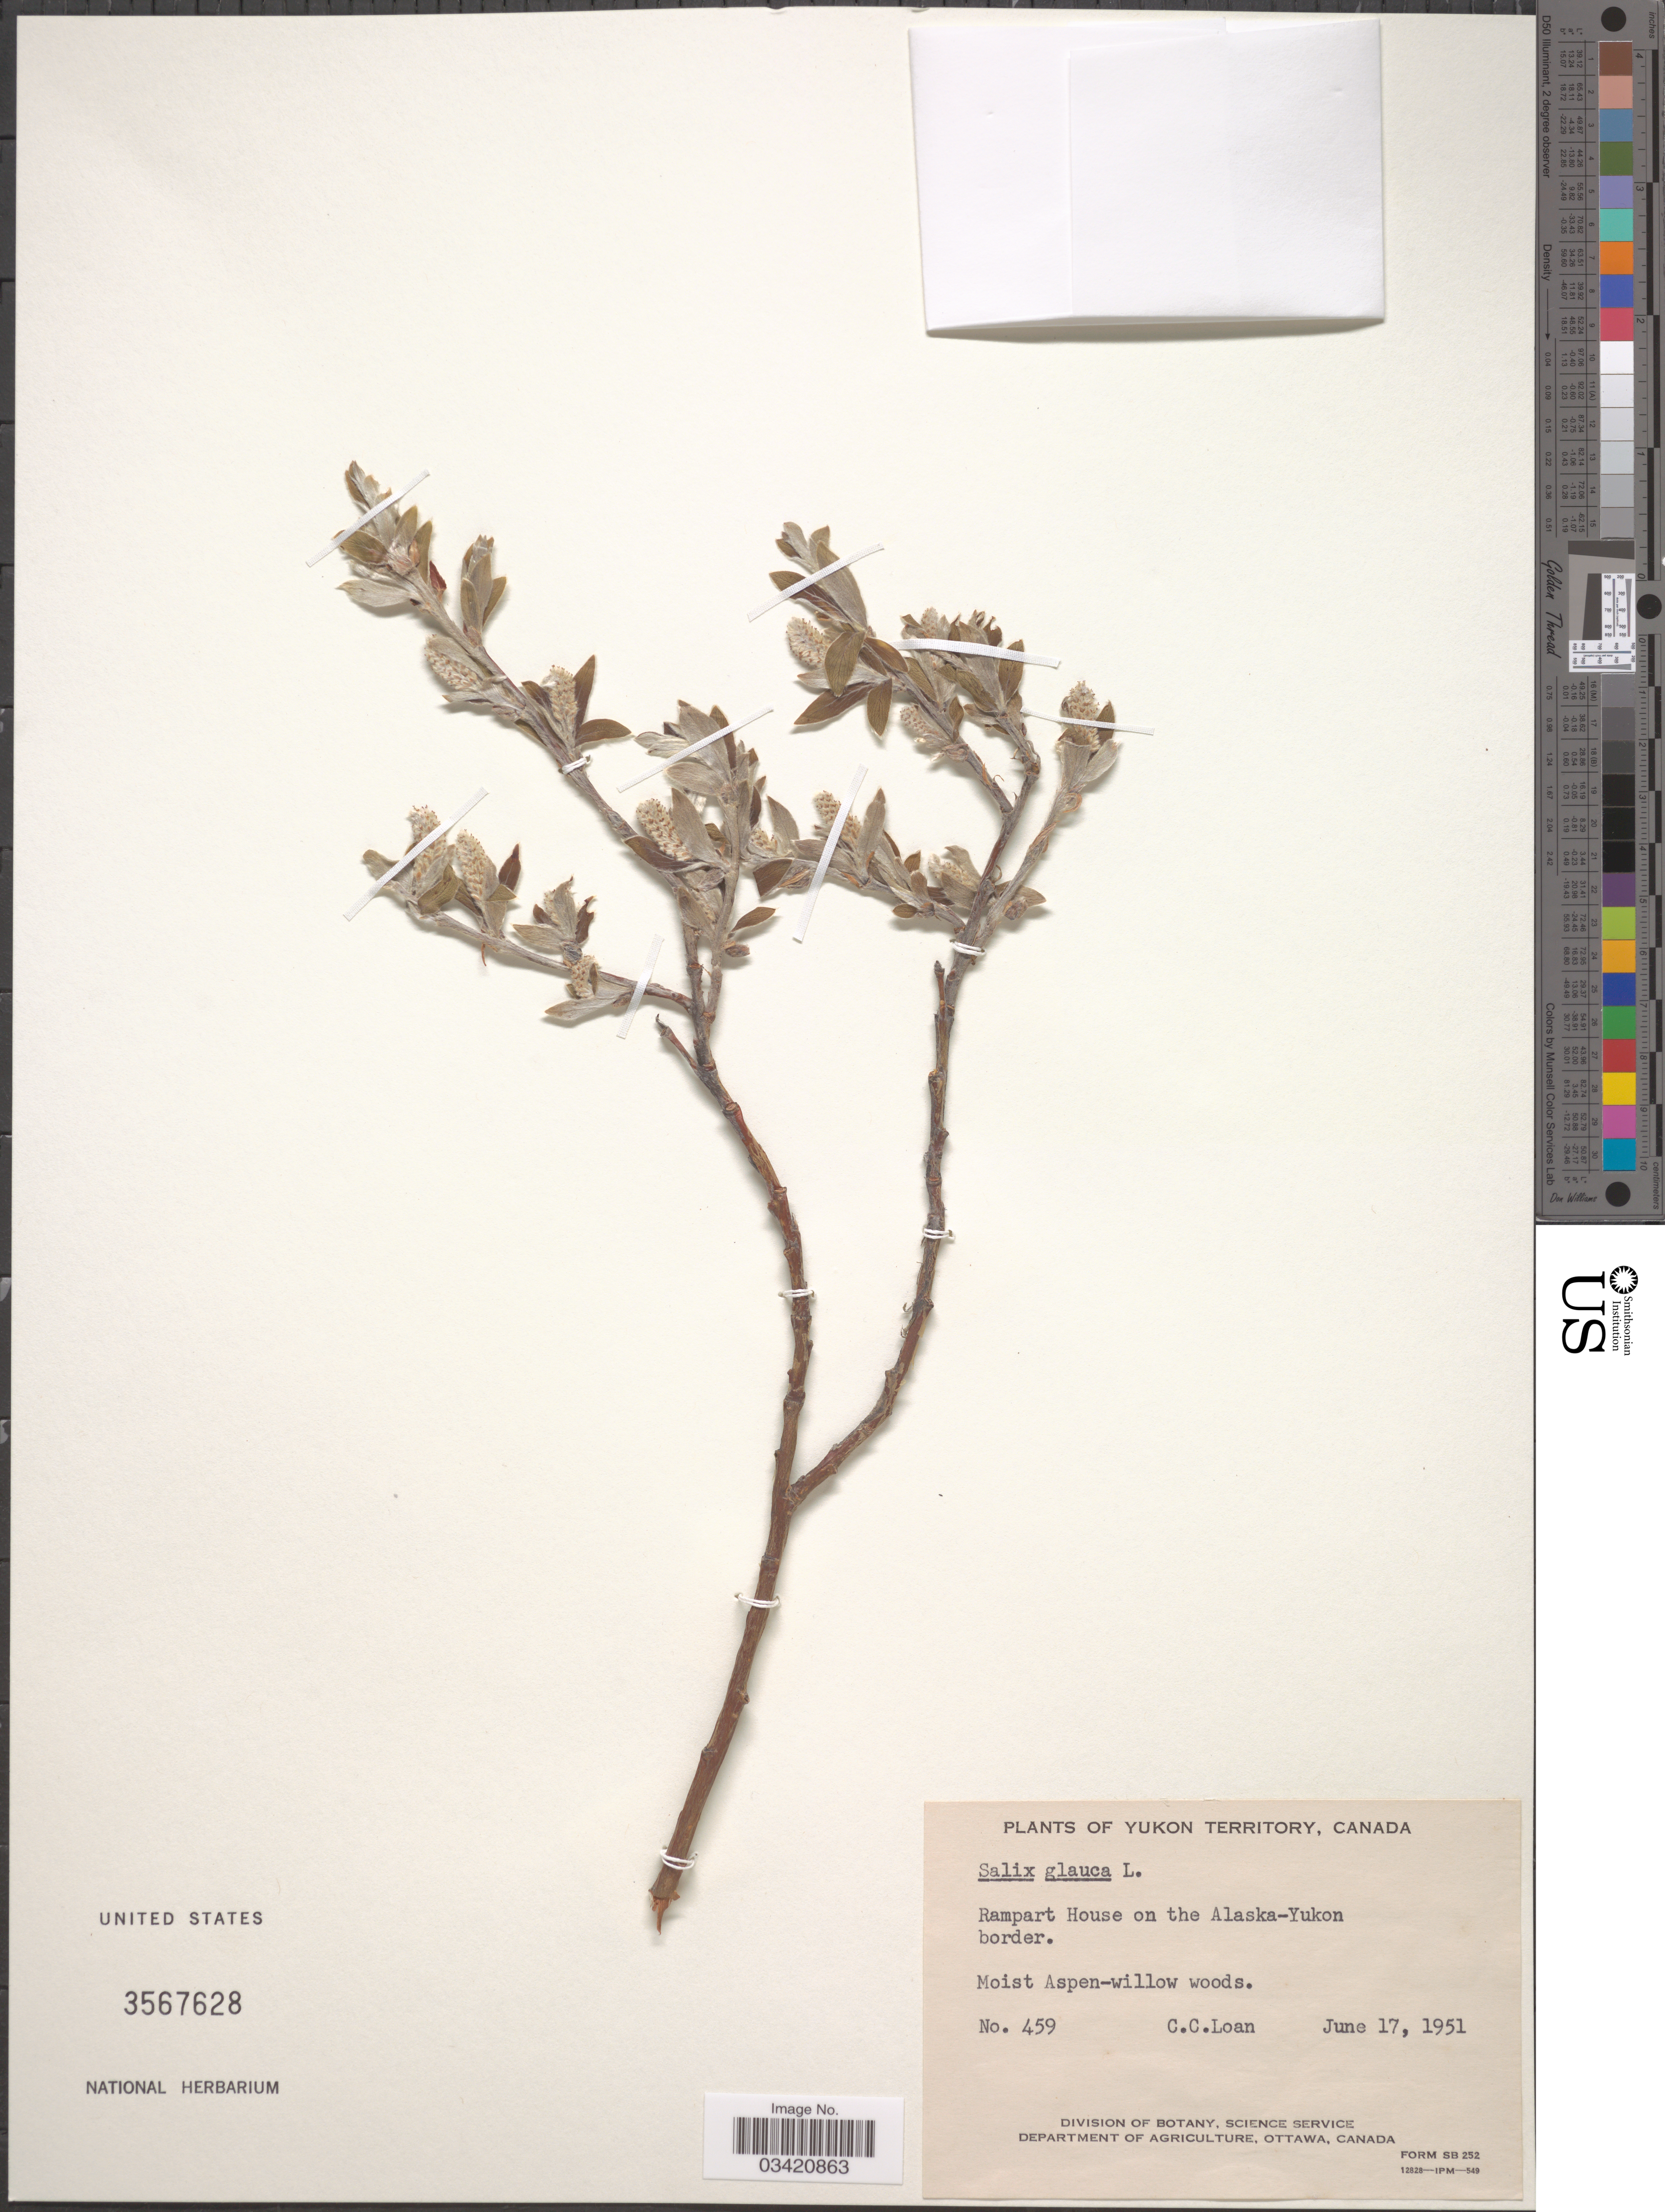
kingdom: Plantae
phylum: Tracheophyta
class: Magnoliopsida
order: Malpighiales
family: Salicaceae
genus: Salix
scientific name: Salix glauca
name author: L.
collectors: C. Loan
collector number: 459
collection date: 1951-06-17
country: Canada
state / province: Yukon Territory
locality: Rampart House on the Alaska-Yukon border.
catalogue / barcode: US 3567628